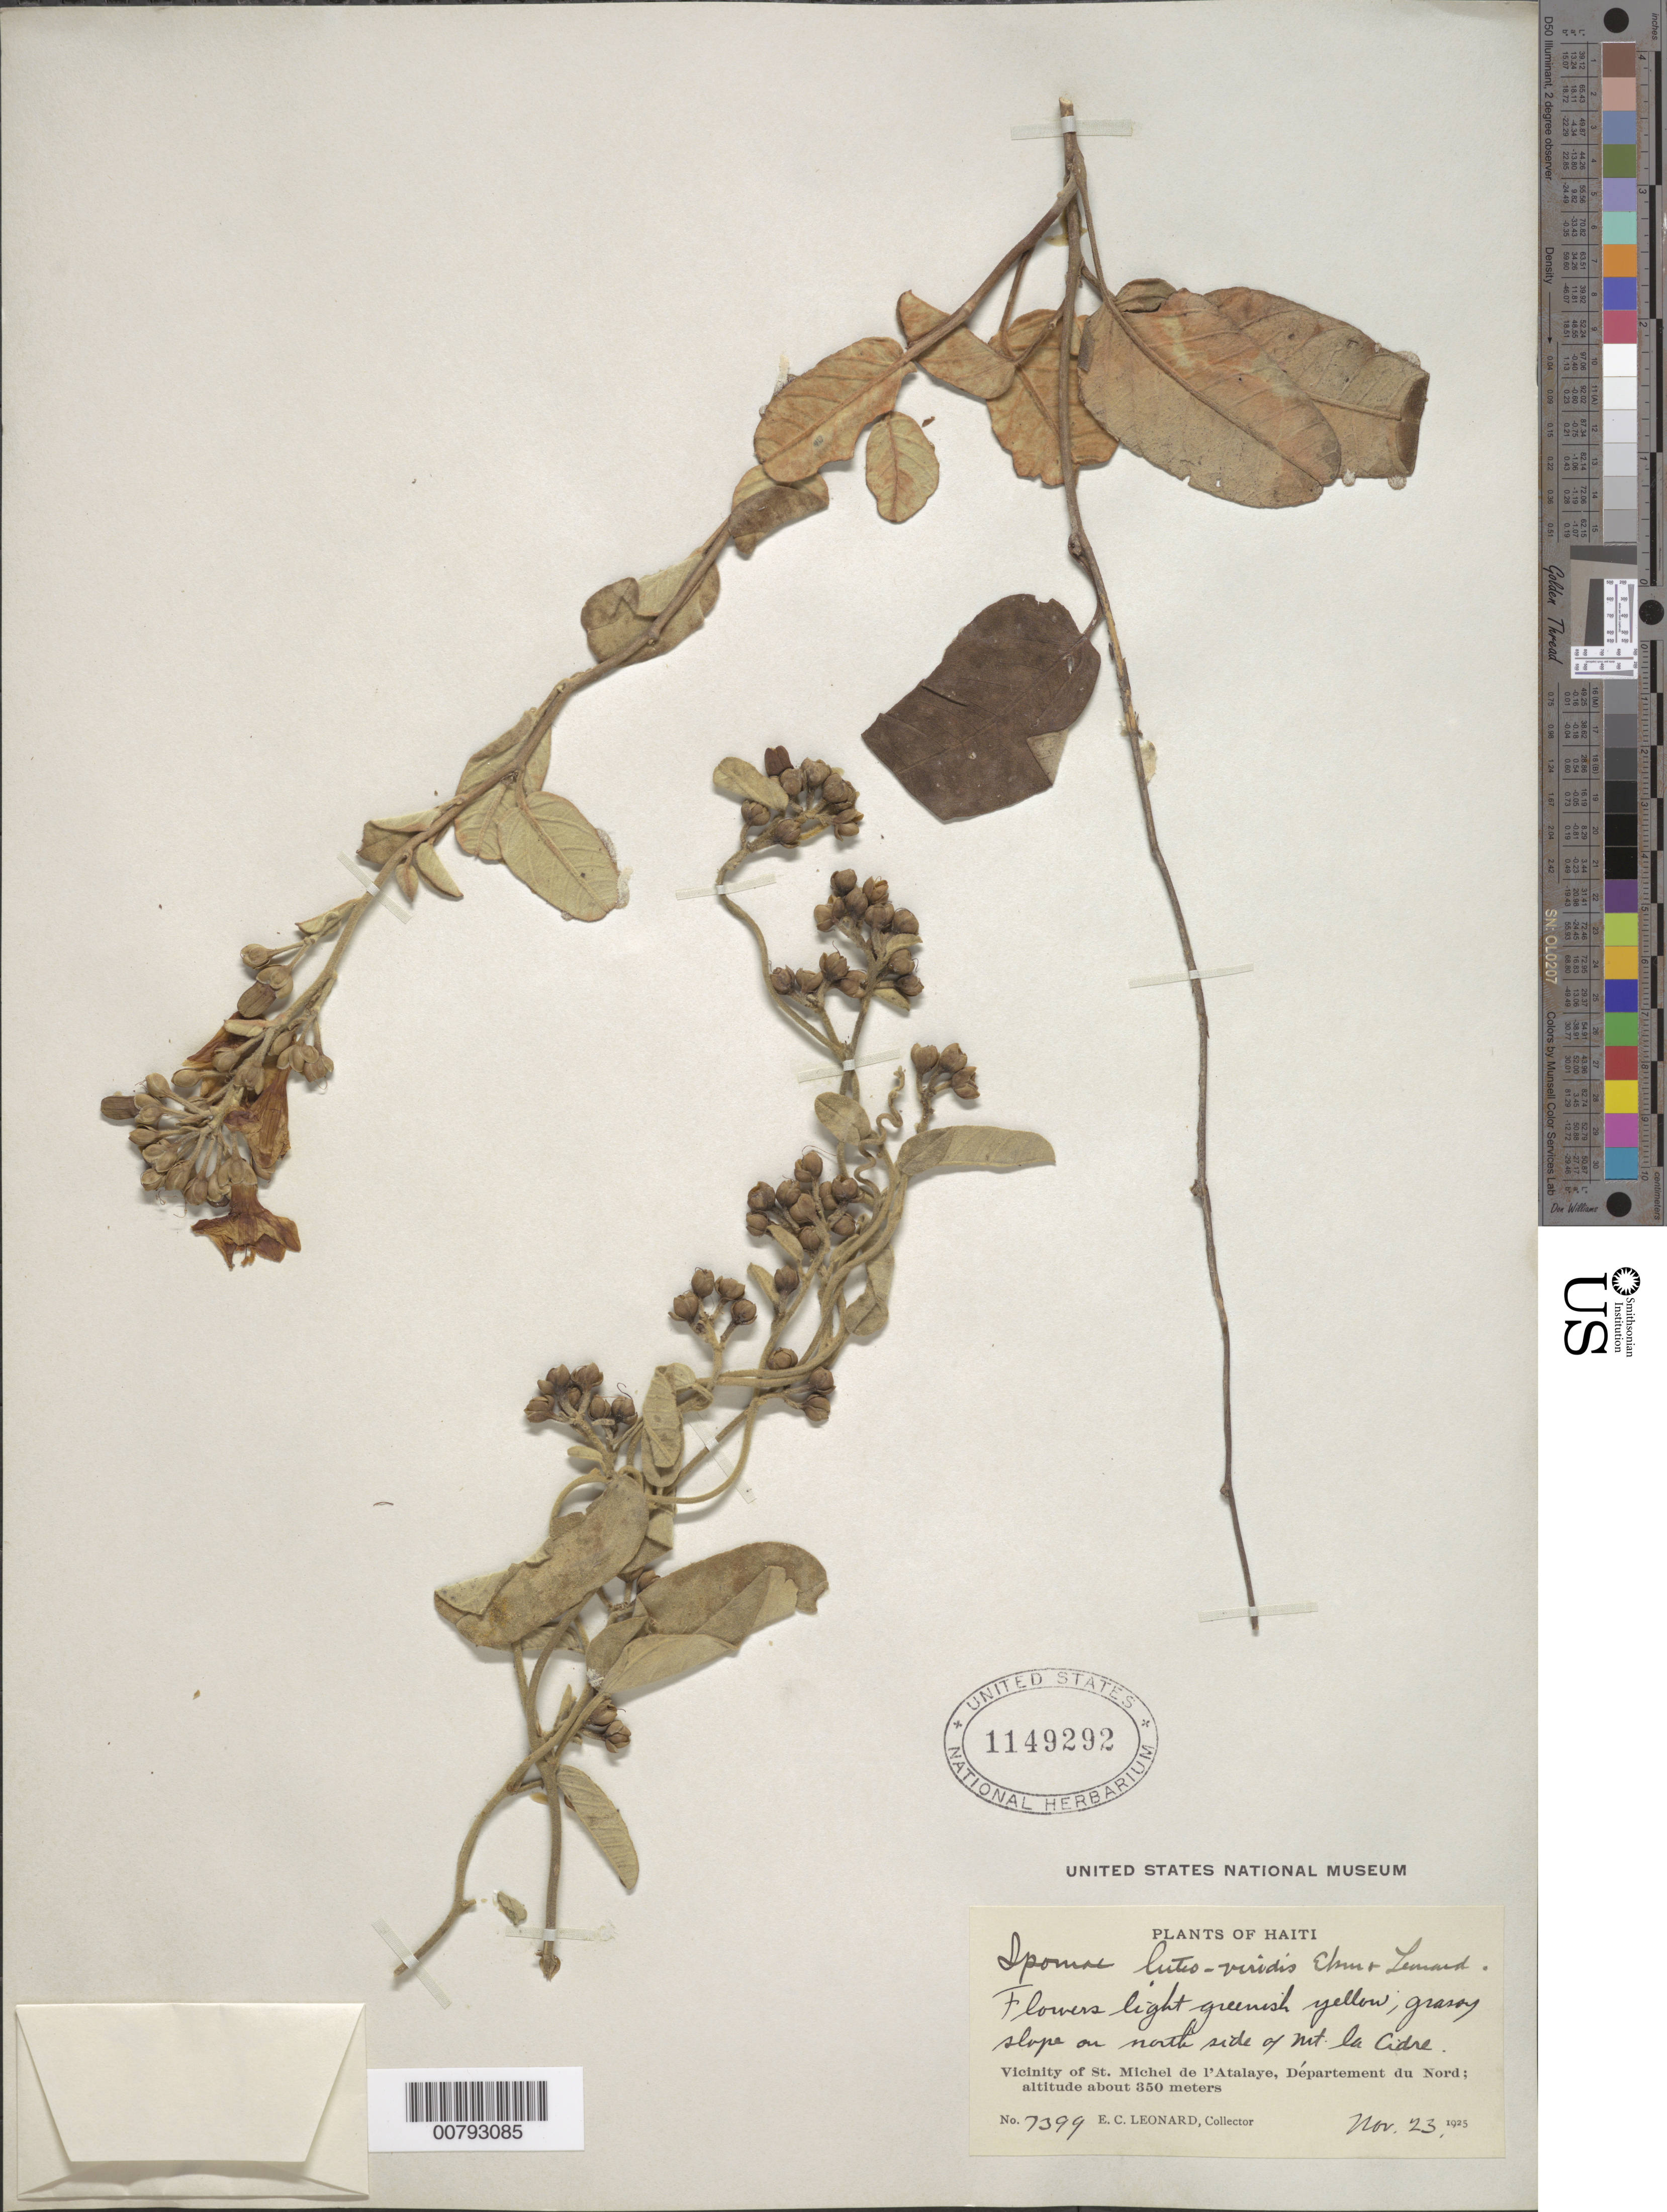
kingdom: Plantae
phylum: Tracheophyta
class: Magnoliopsida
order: Solanales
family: Convolvulaceae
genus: Ipomoea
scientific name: Ipomoea luteo-viridis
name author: Ekman & Leonard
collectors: E. C. Leonard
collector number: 7399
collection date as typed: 23 Nov 1925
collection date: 1925-11-23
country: Haiti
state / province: Nord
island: Hispaniola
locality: Vicinity of St. Michel de l'Atalaye, north side of Mt. La Cidre.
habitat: Grassy slope.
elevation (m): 350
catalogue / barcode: US 1149292